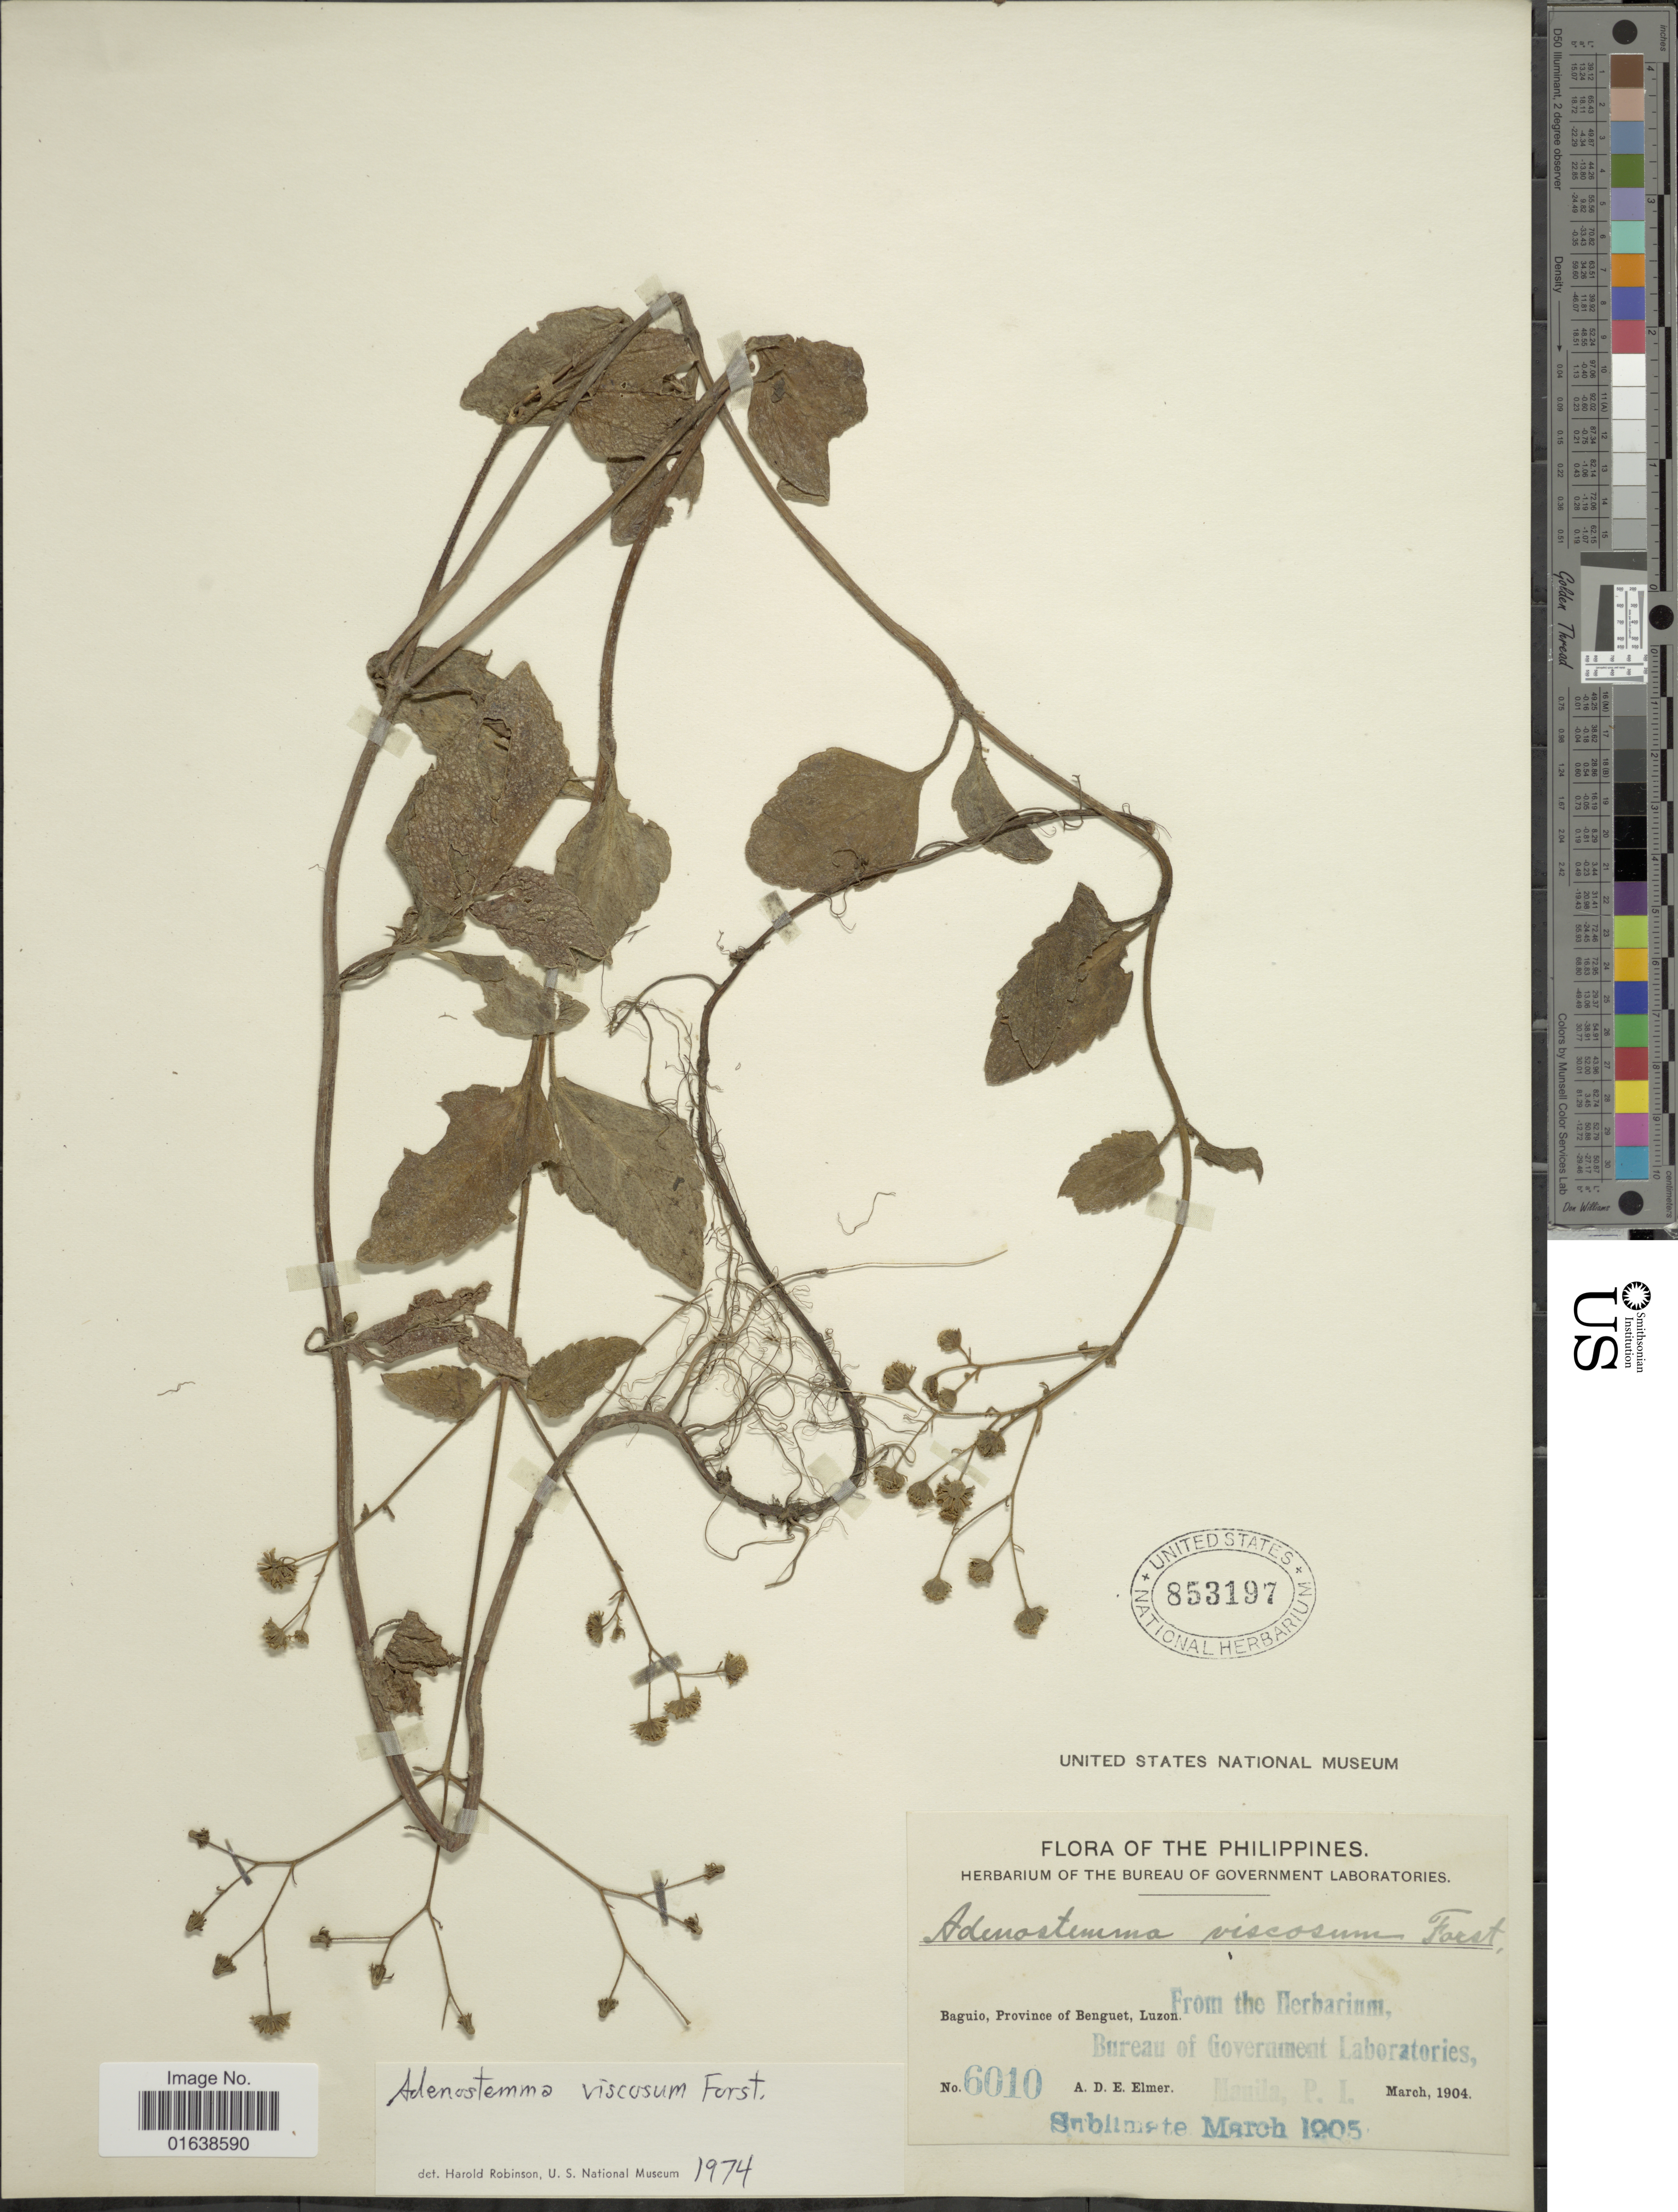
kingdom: Plantae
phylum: Tracheophyta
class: Magnoliopsida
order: Asterales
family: Asteraceae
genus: Adenostemma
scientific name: Adenostemma parviflorum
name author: (Blume) DC.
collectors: A. D. E. Elmer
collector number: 6010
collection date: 1904-03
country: Philippines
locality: The Philippines. Baguio, Province of Benguet, Luzon.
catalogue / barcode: US 853197